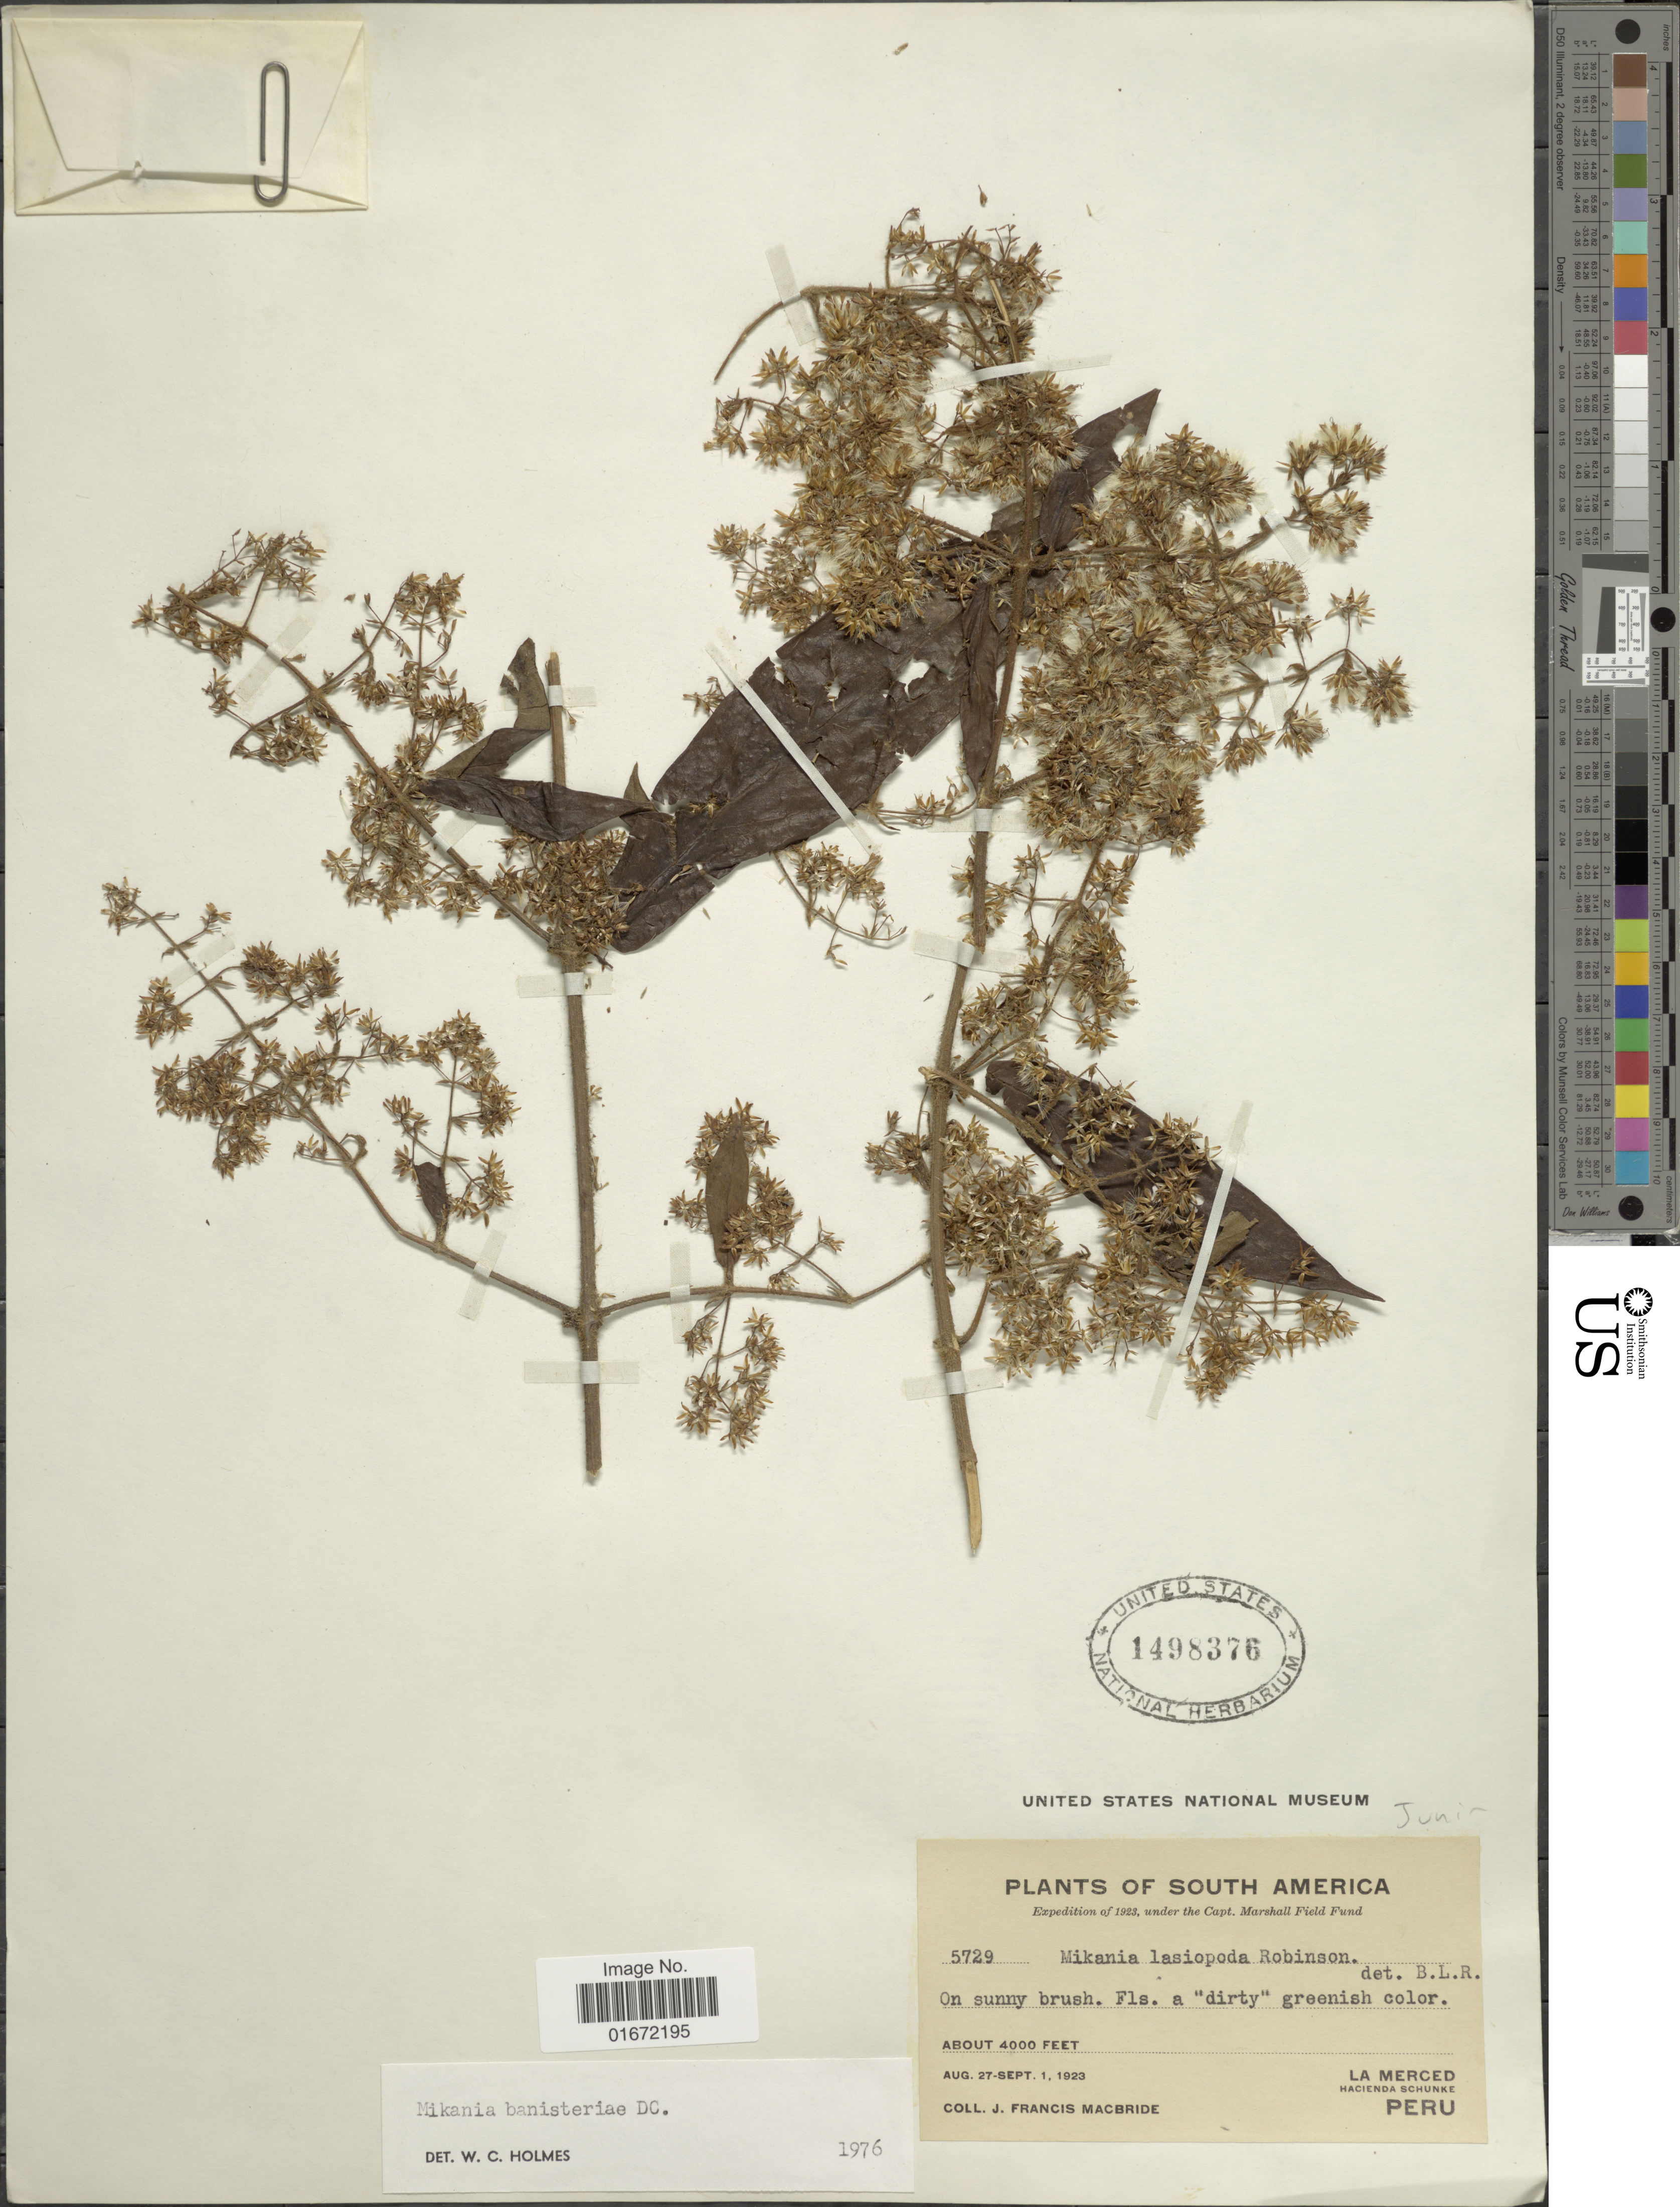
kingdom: Plantae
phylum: Tracheophyta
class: Magnoliopsida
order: Asterales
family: Asteraceae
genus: Mikania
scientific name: Mikania banisteriae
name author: DC.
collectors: J. F. Macbride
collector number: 5729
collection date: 1923-08-27/1923-09-01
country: Peru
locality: On sunny brush. La Merced. Hacienda Schunke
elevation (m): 1219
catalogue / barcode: US 1498376